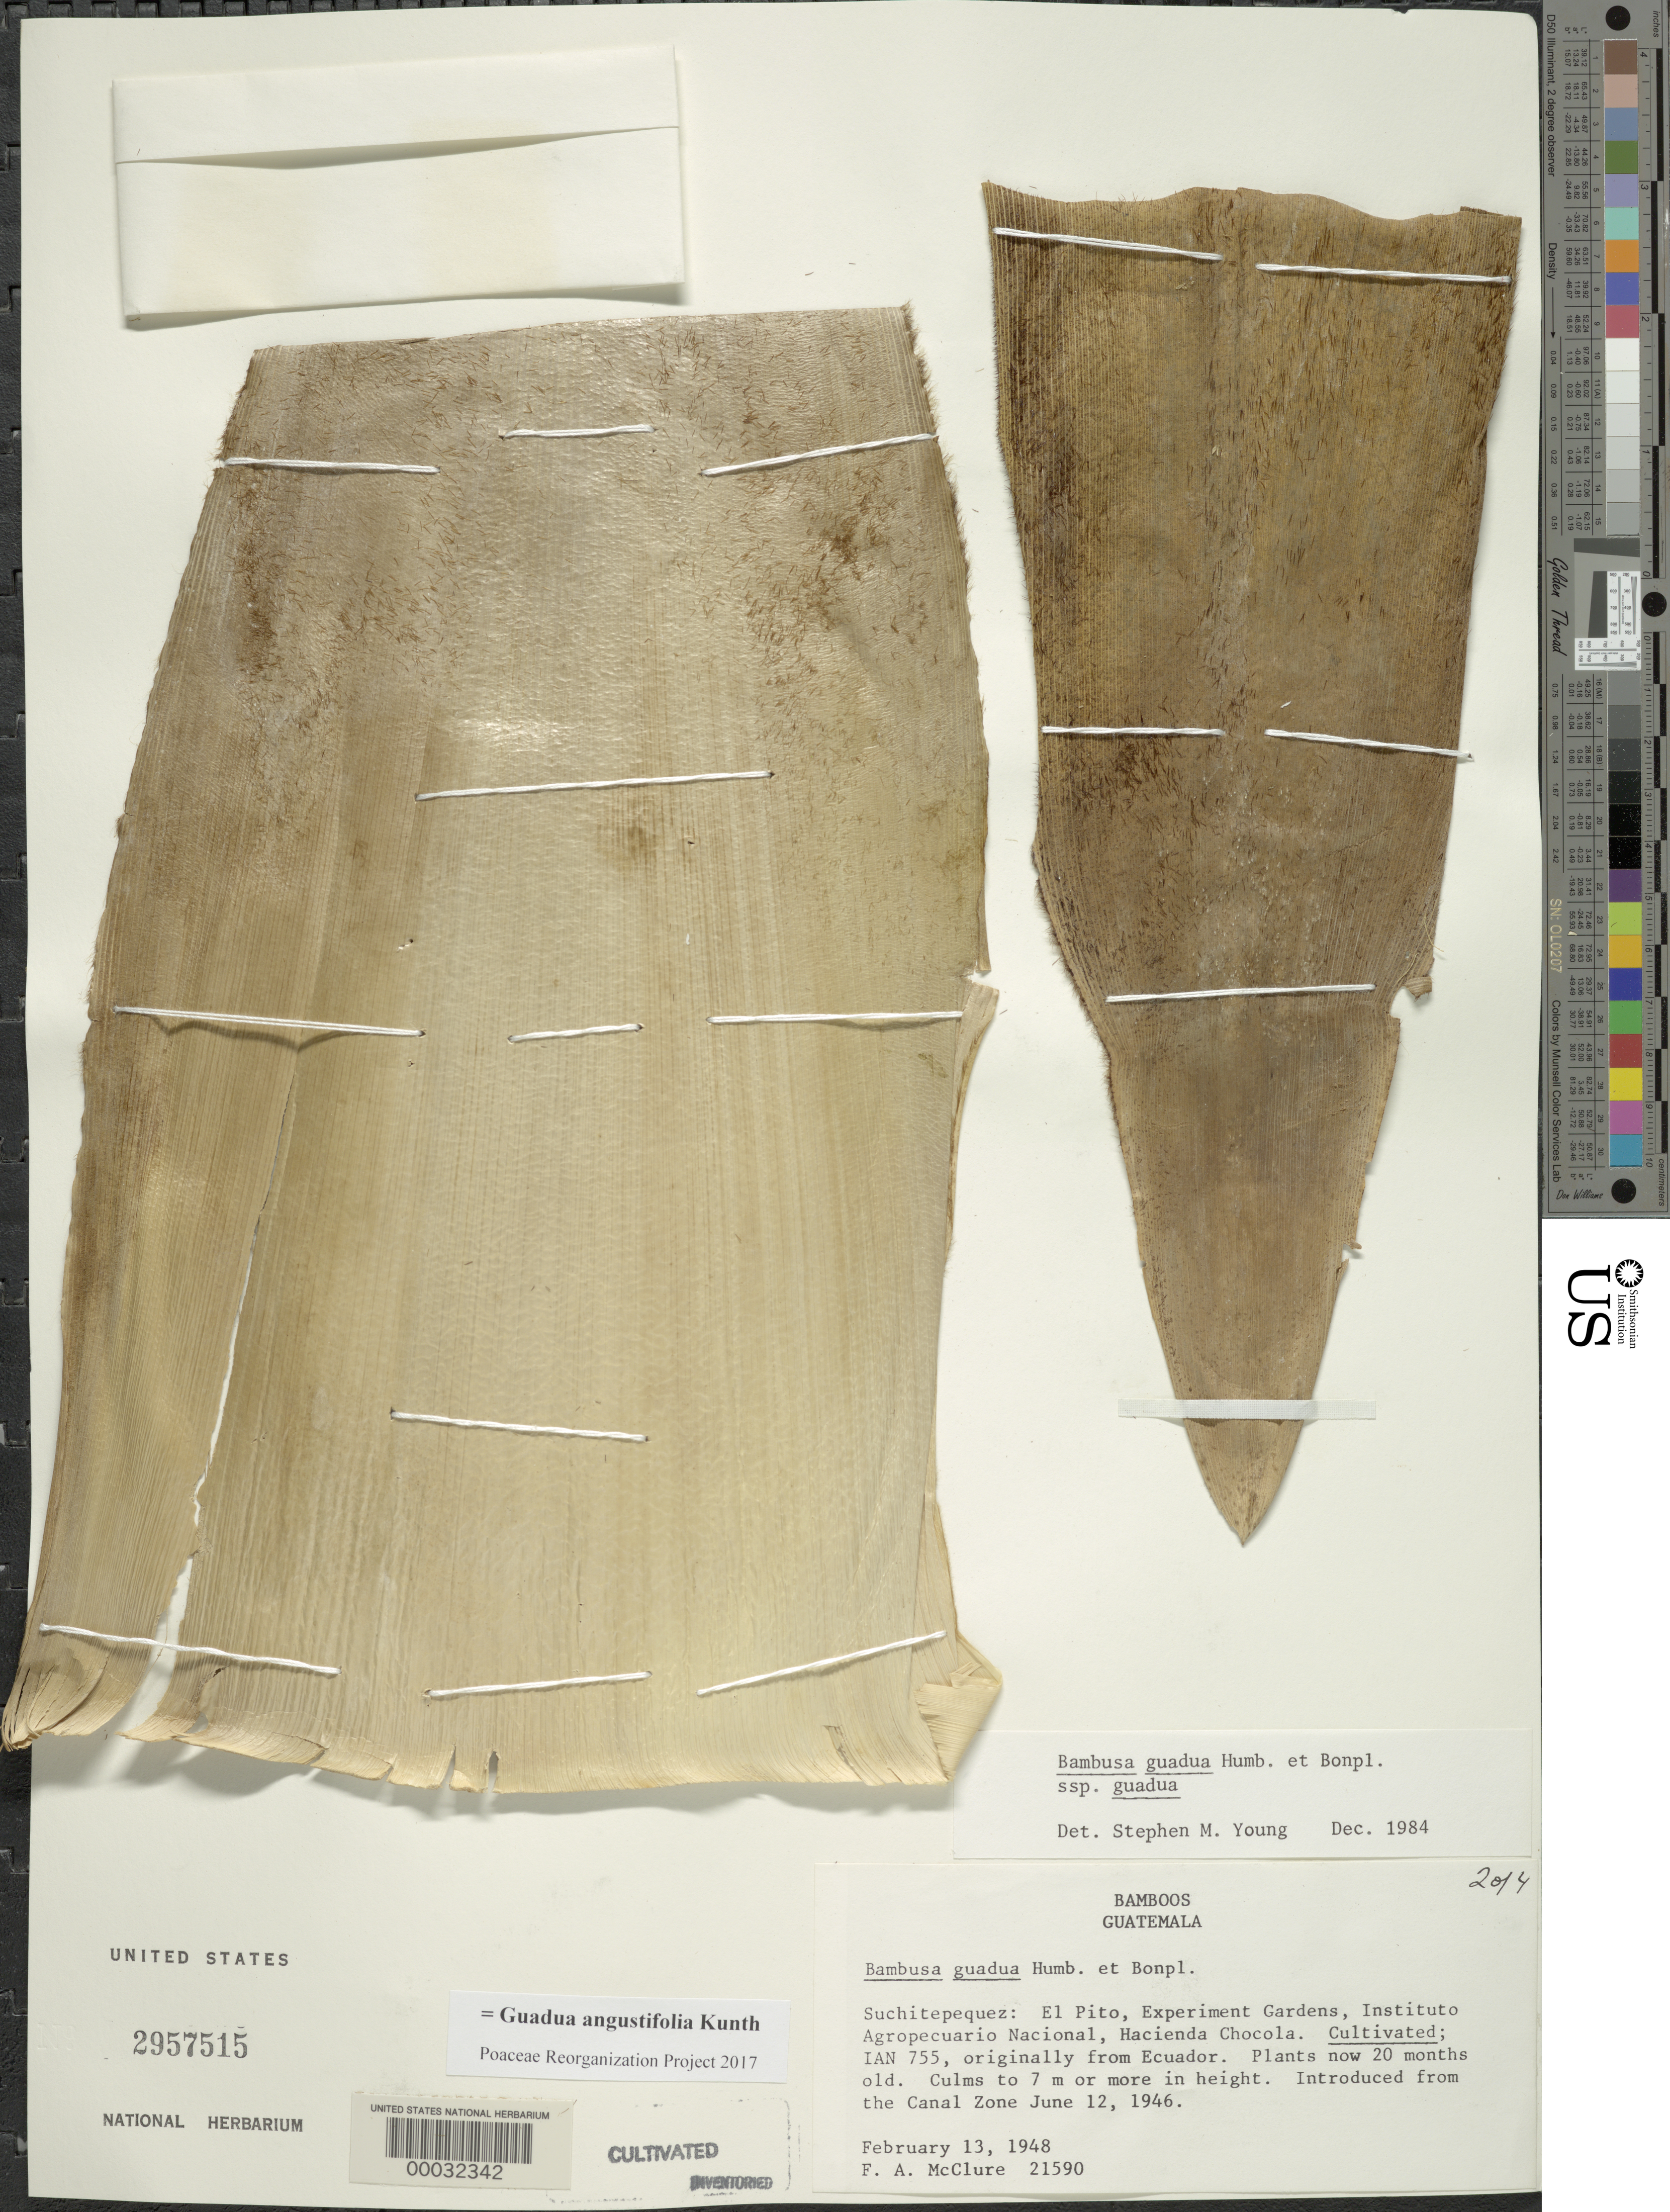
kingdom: Plantae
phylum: Tracheophyta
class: Liliopsida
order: Poales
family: Poaceae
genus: Guadua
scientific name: Guadua angustifolia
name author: Kunth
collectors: F. A. McClure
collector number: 21590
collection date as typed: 13 Feb 1948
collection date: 1948-02-13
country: Guatemala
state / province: Suchitepéquez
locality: Hacienda Chocola; El Pito, Experiment Gardens, Institutio Agropecuario Nacional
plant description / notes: Introduced from the Canal Zone12 Jun 1946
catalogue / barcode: US 2957515